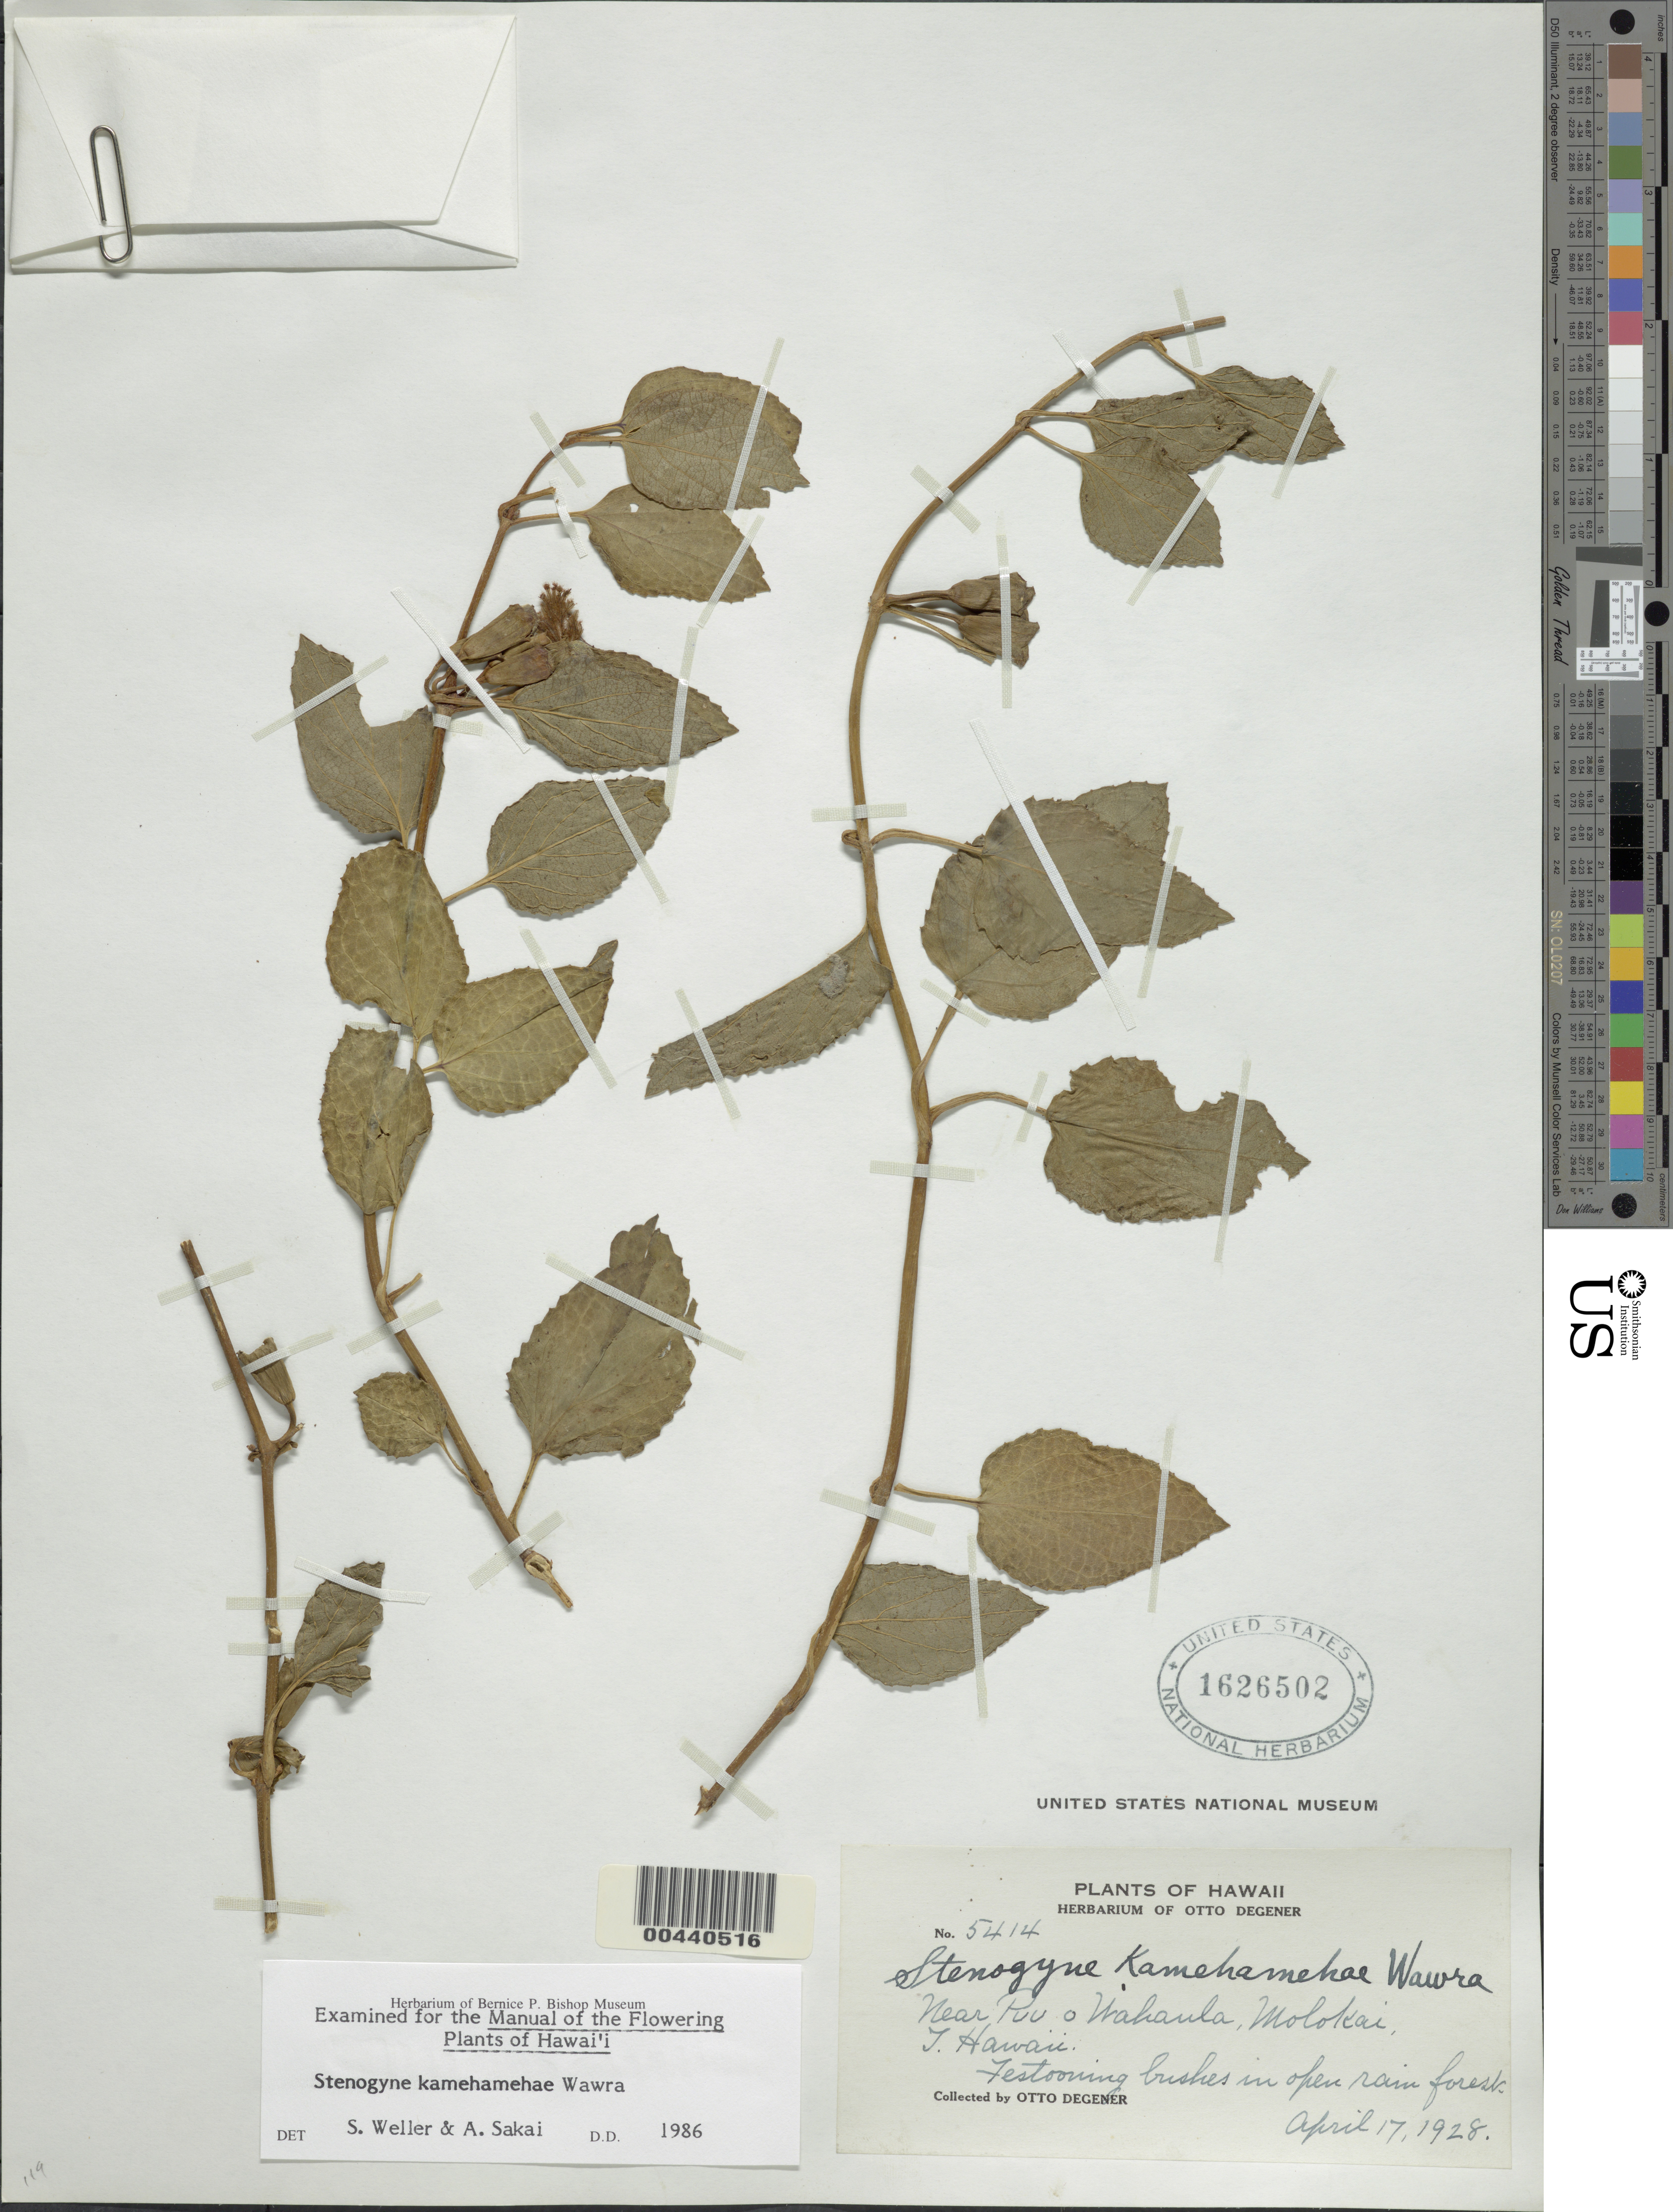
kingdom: Plantae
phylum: Tracheophyta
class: Magnoliopsida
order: Lamiales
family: Lamiaceae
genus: Stenogyne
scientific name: Stenogyne kamehamehae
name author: Wawra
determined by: Weller, Stephen G., (UNITED STATES)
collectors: O. Degener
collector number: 5414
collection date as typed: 17 Apr 1928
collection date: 1928-04-17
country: United States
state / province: Hawaii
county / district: Maui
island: Moloka'i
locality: Near Puu o Wahaula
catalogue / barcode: US 1626502